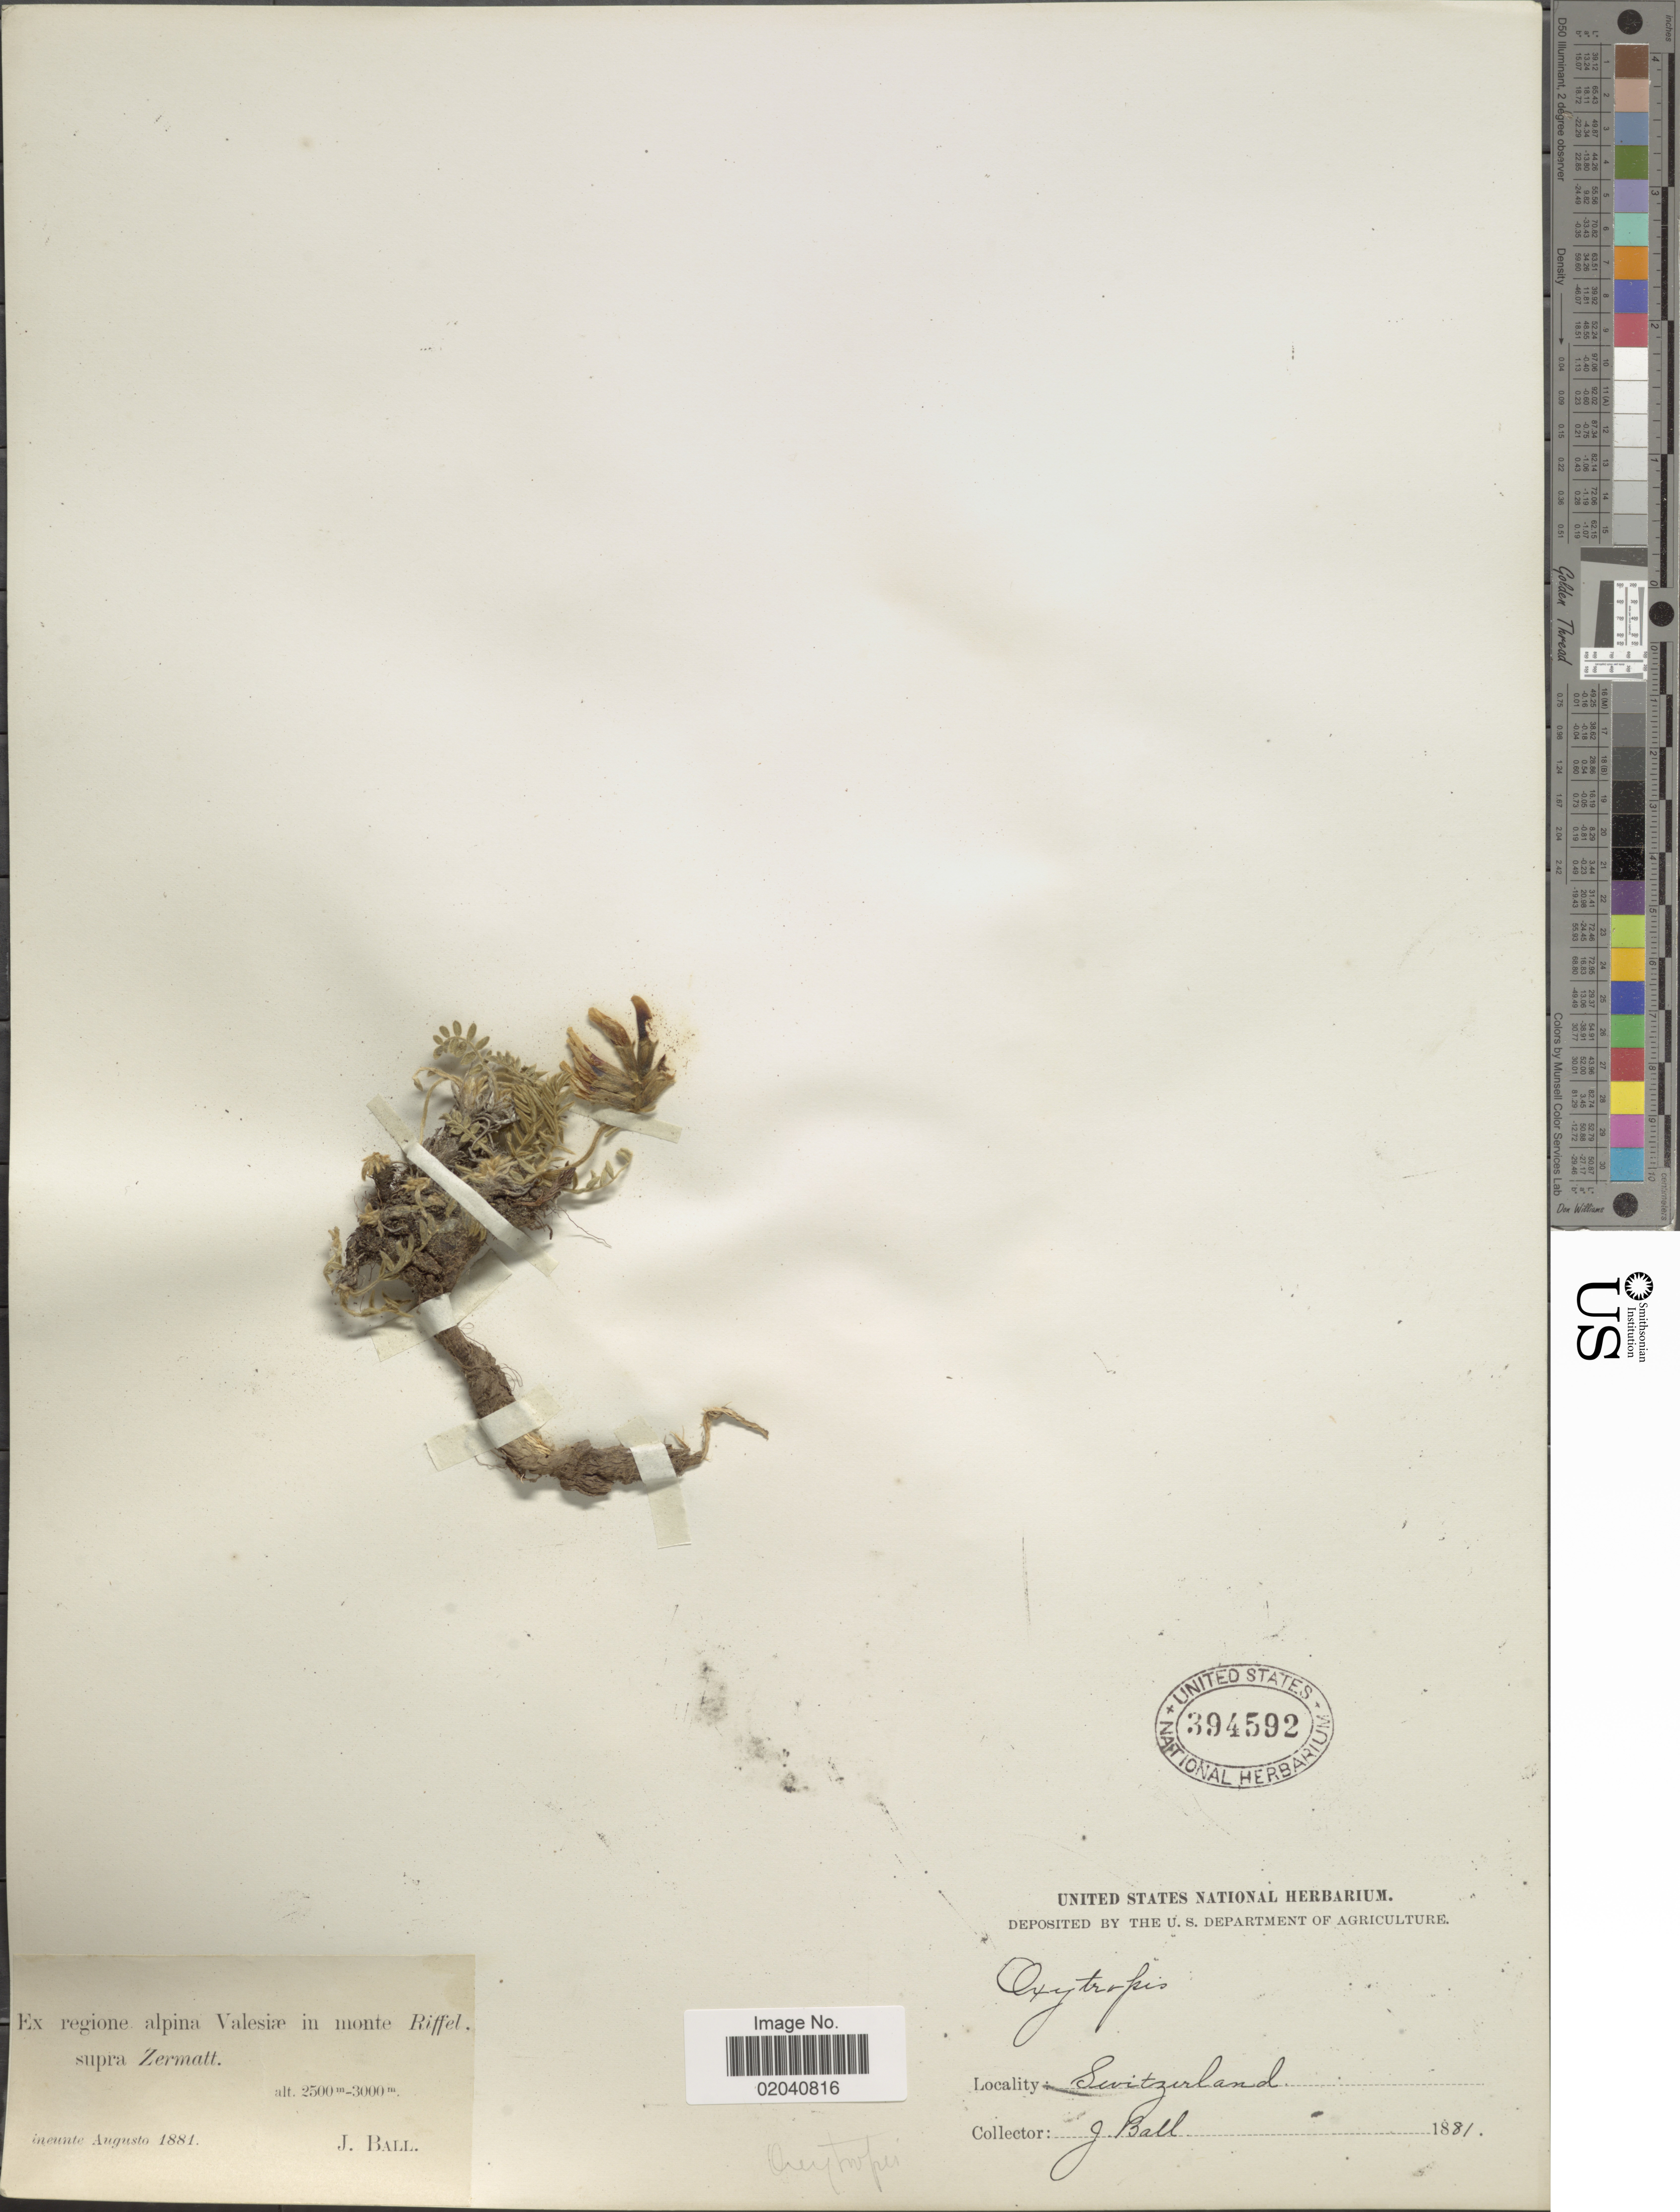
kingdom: Plantae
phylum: Tracheophyta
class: Magnoliopsida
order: Fabales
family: Fabaceae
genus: Oxytropis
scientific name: Oxytropis sp.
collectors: J. Ball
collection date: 1881-08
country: Switzerland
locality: Regione alpina Valesiæ in monte Riffel supra Zermatt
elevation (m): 2500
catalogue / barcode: US 394592